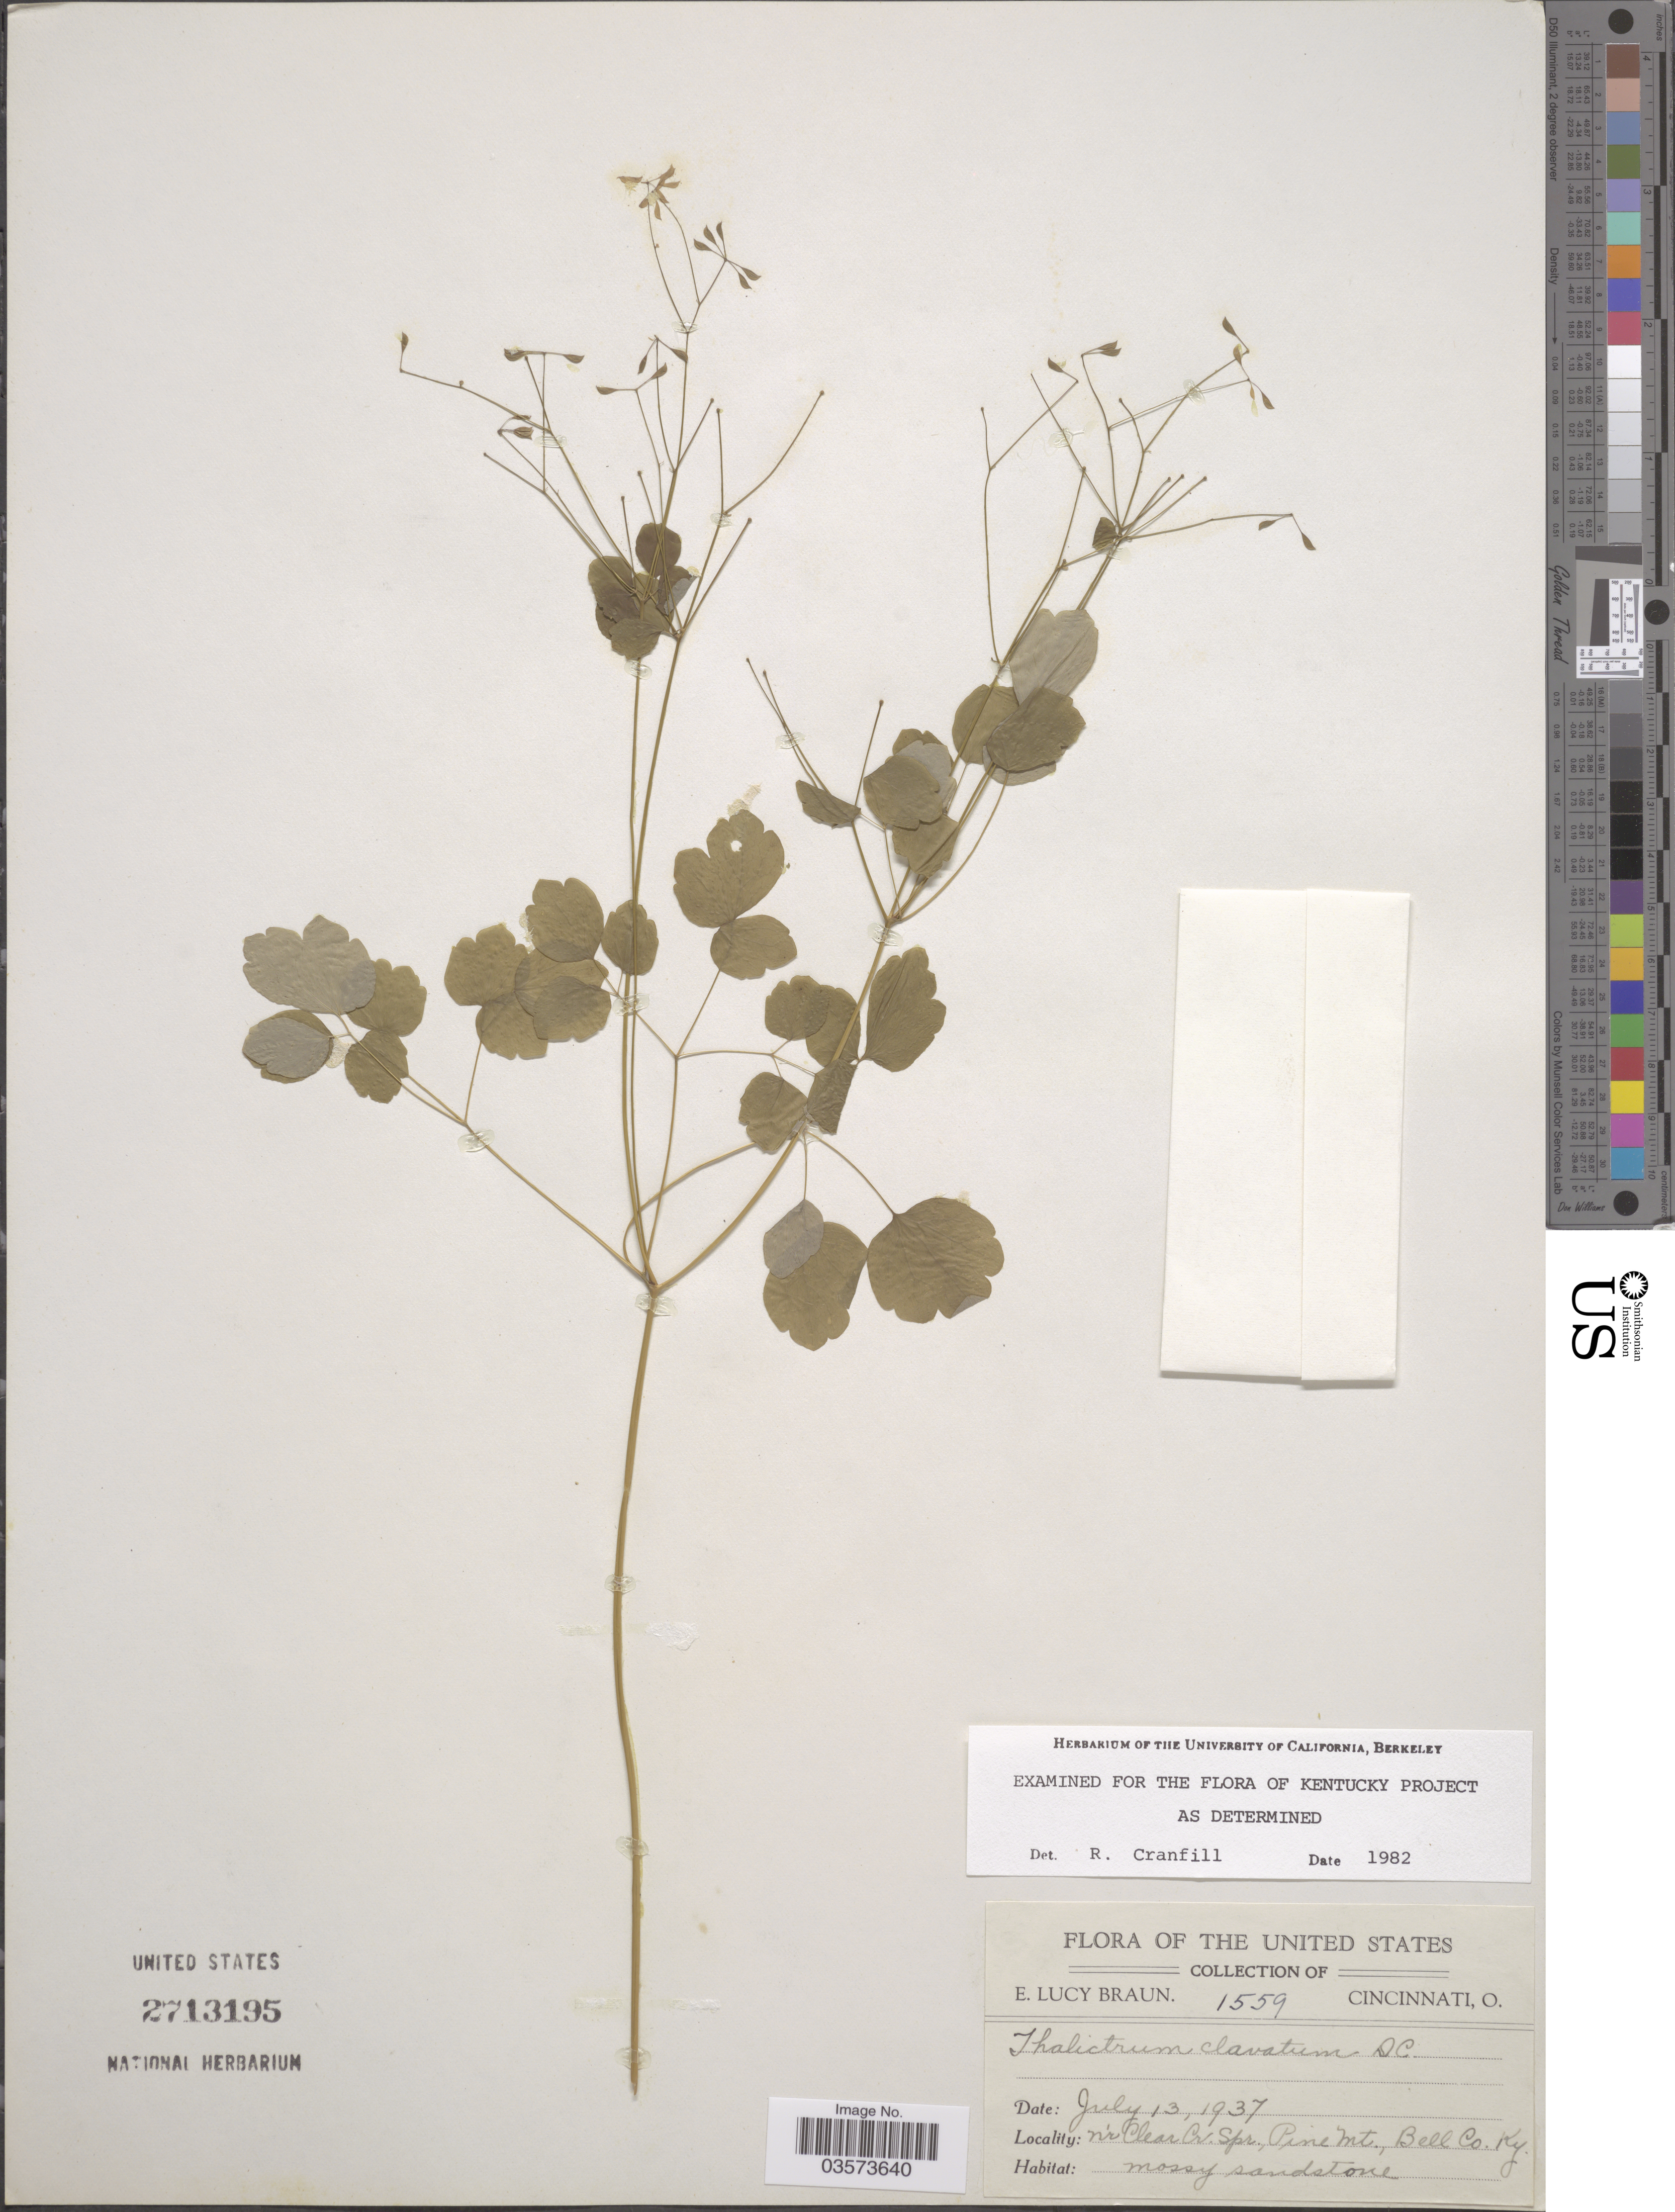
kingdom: Plantae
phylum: Tracheophyta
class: Magnoliopsida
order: Ranunculales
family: Ranunculaceae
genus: Thalictrum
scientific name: Thalictrum clavatum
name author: DC.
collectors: E. L. Braun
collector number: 1559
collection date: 1937-07-13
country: United States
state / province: Kentucky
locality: Nr Clear Cr. Spr., Pine Mt., Bell Co.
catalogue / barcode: US 2713195